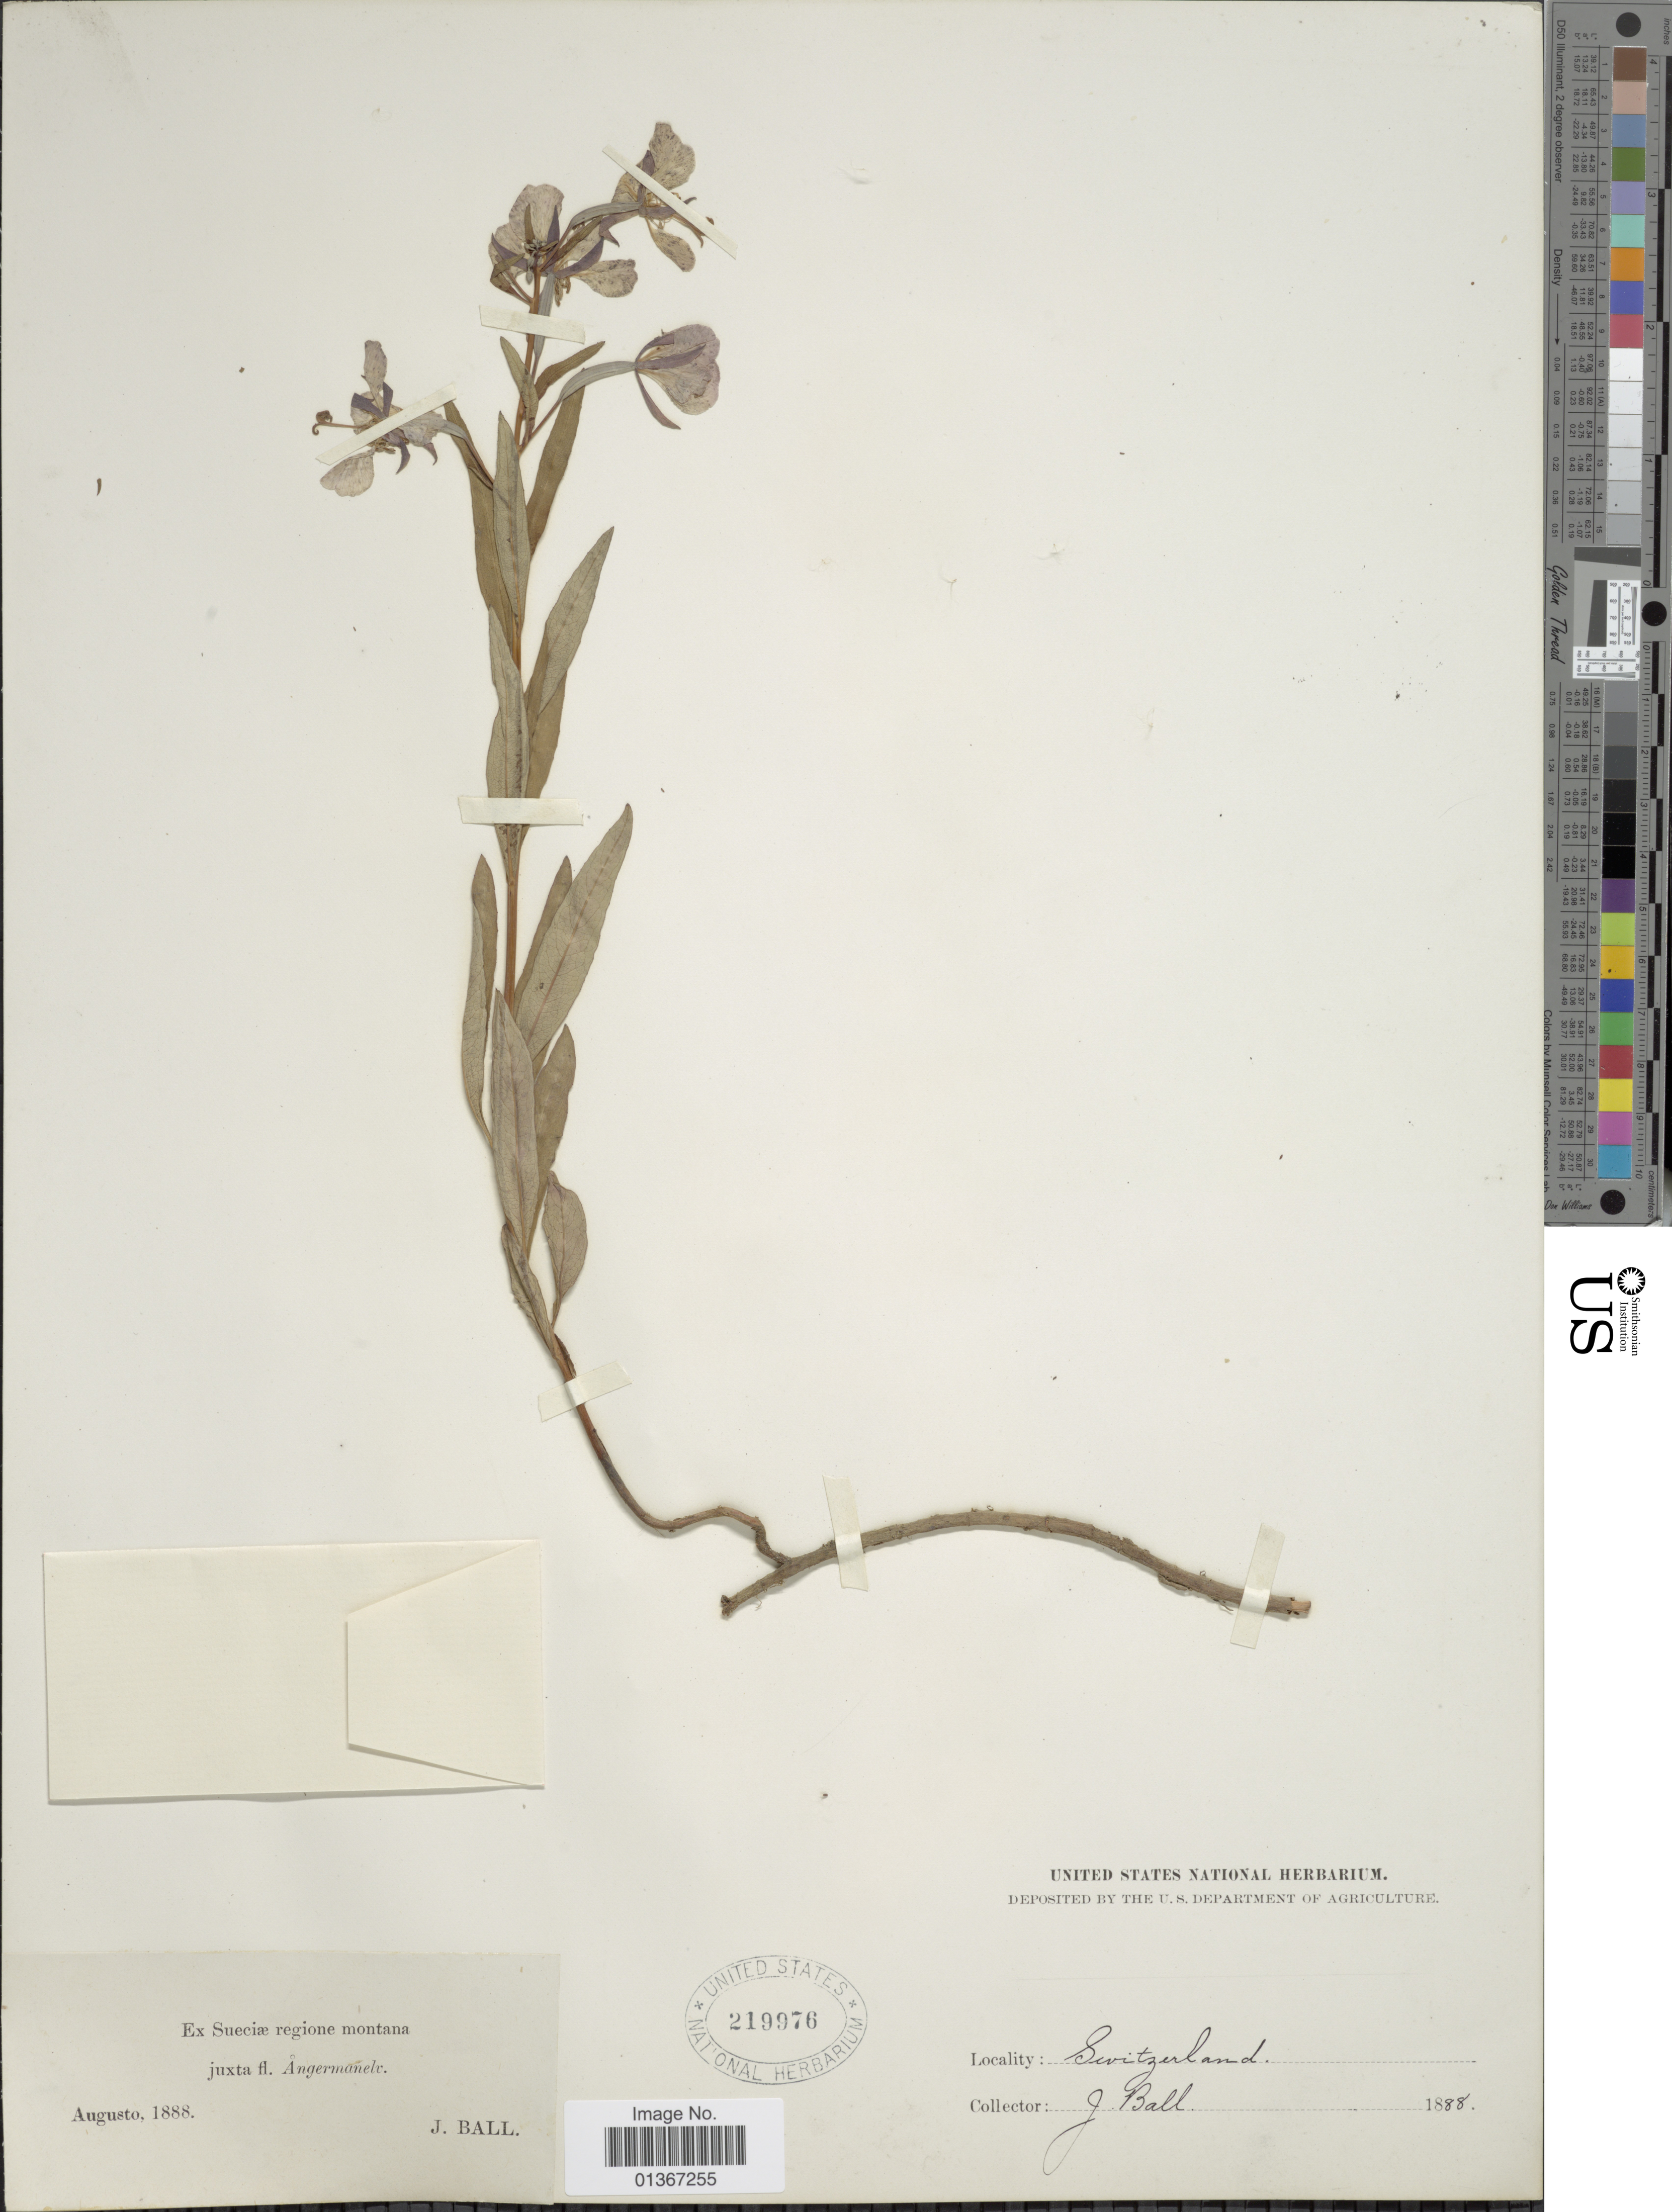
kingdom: Plantae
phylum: Tracheophyta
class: Magnoliopsida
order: Myrtales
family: Onagraceae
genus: Epilobium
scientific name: Epilobium sp.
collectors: J. Ball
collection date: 1888-08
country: Switzerland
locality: Switserland, Ex Sueciæ regione montana juxta fl. Angermanelv.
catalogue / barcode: US 219976